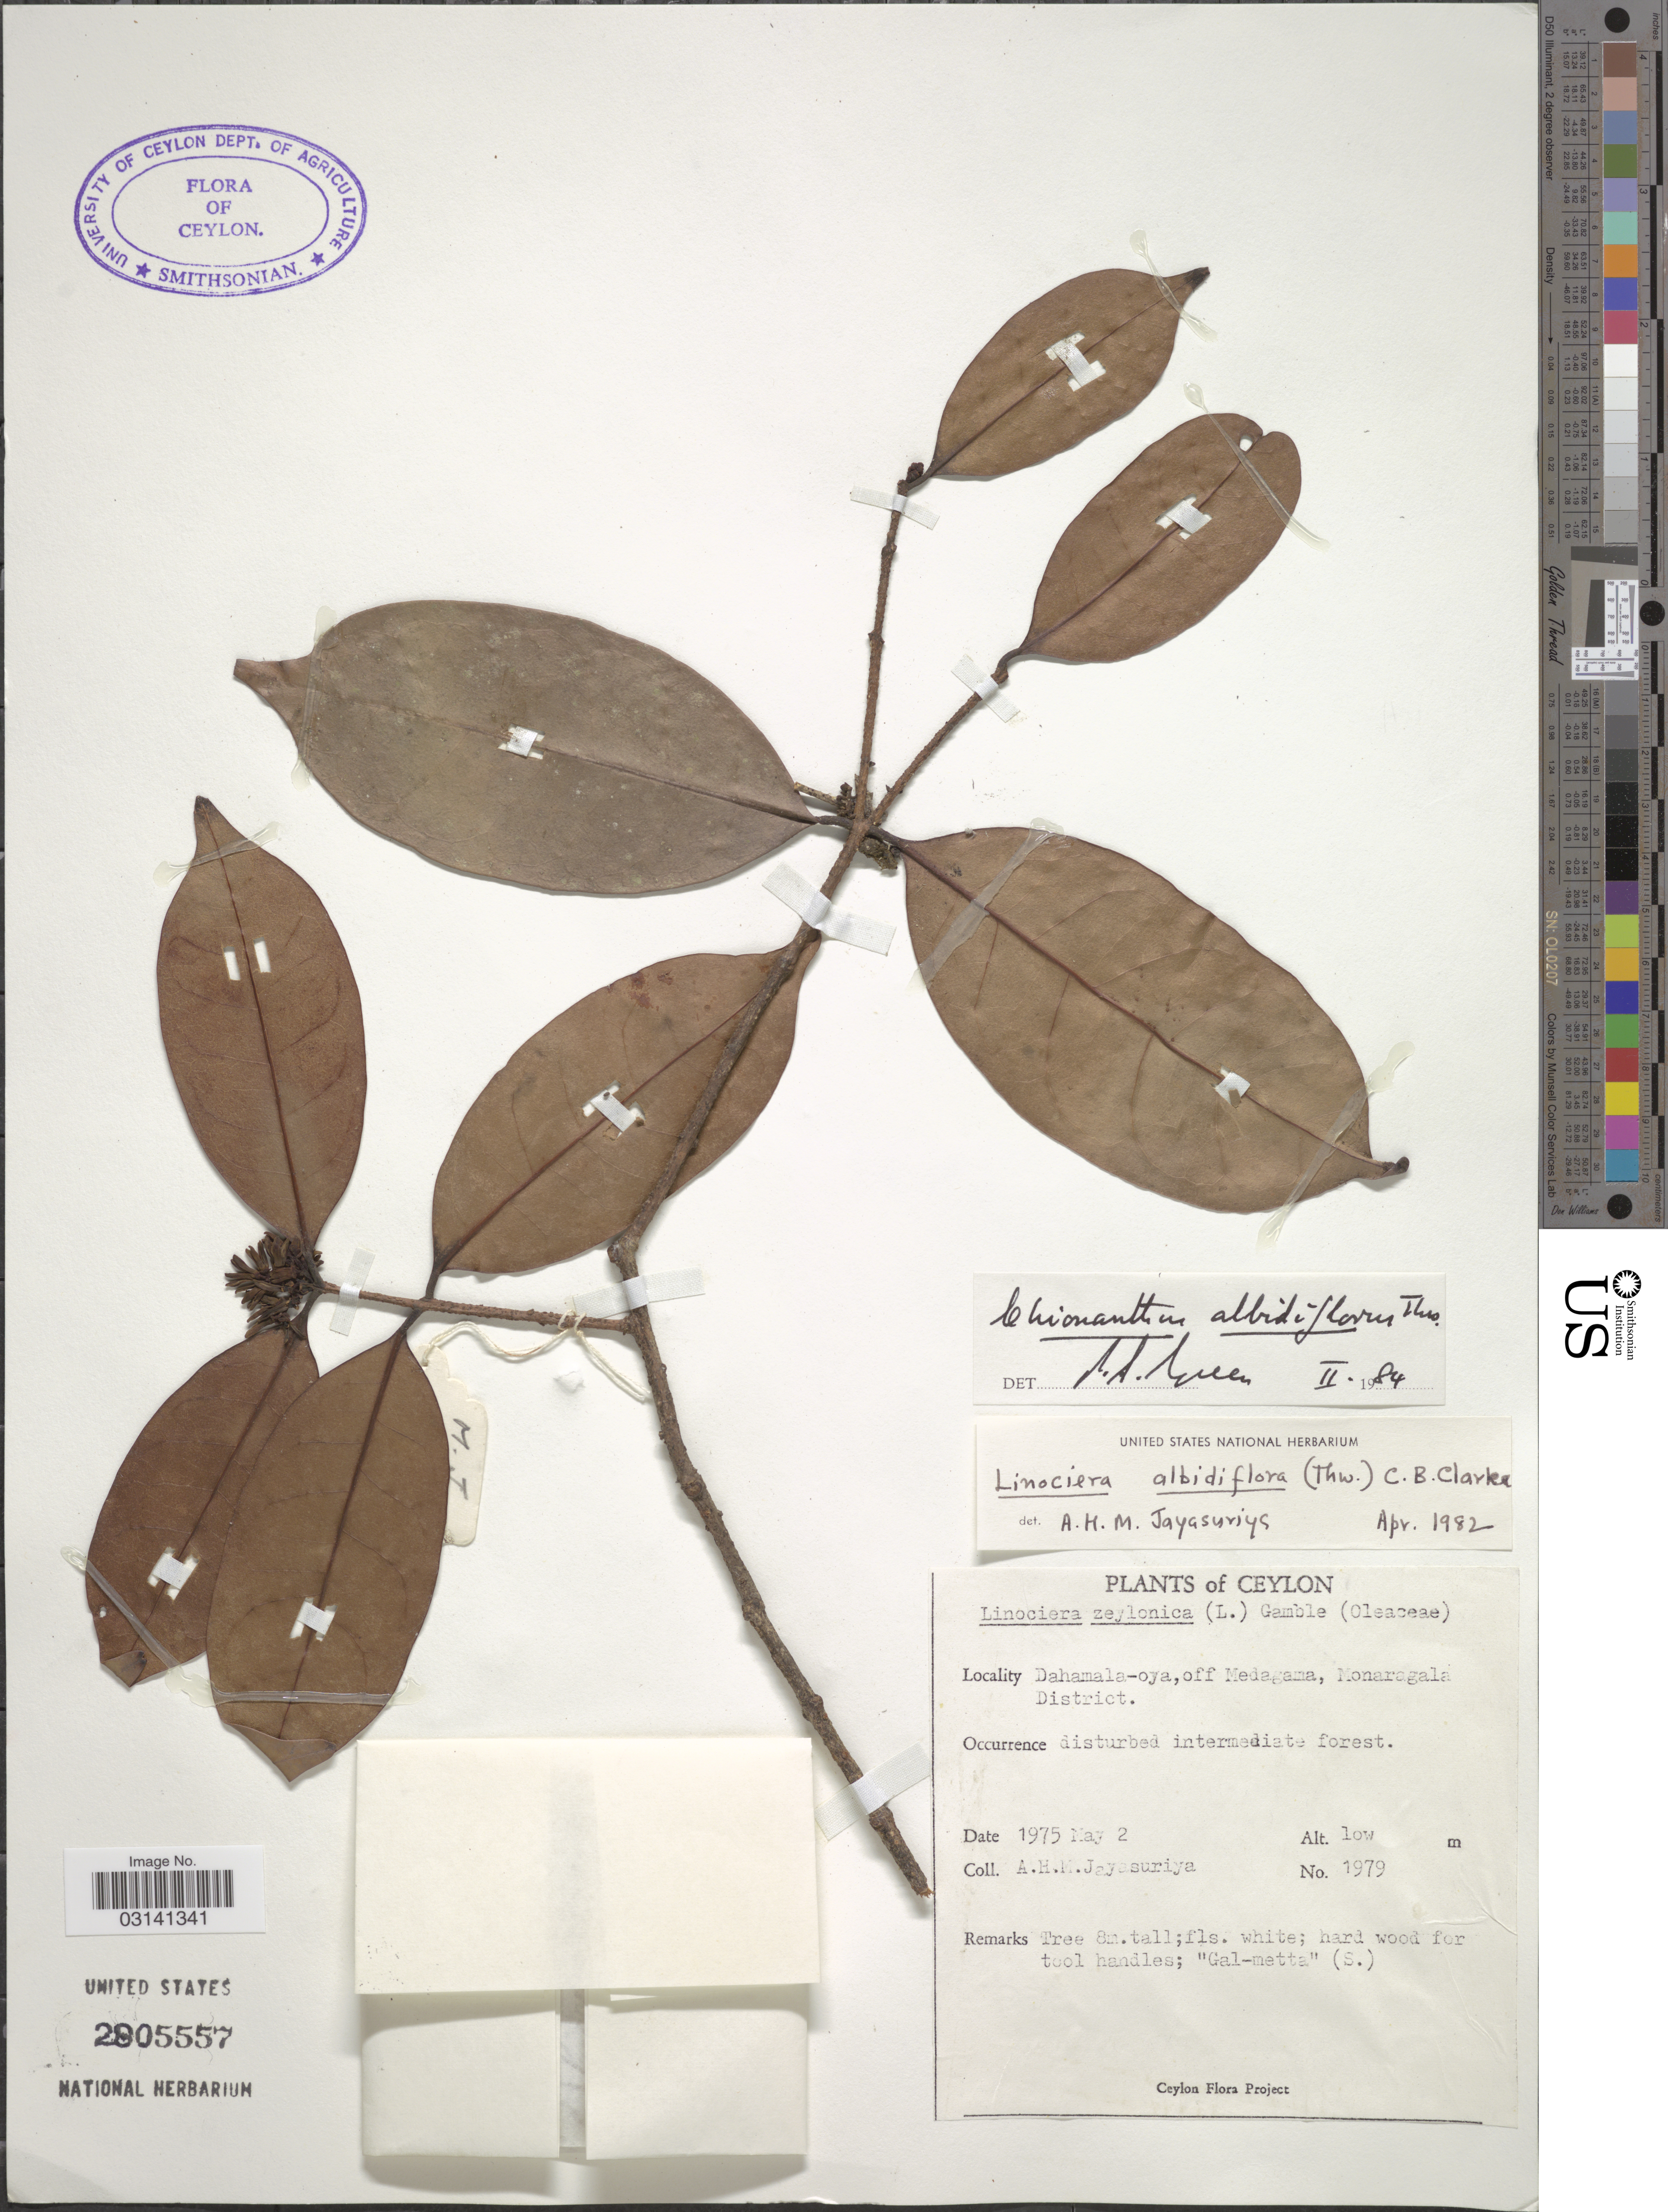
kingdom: Plantae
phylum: Tracheophyta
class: Magnoliopsida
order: Lamiales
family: Oleaceae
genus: Chionanthus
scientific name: Chionanthus albidiflorus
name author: Thwaites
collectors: A. H. Jayasuriya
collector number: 1979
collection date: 1975-05-02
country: Sri Lanka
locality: Ceylon, Dahamala-oya, off Medagama, Monaragala District.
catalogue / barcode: US 2805557